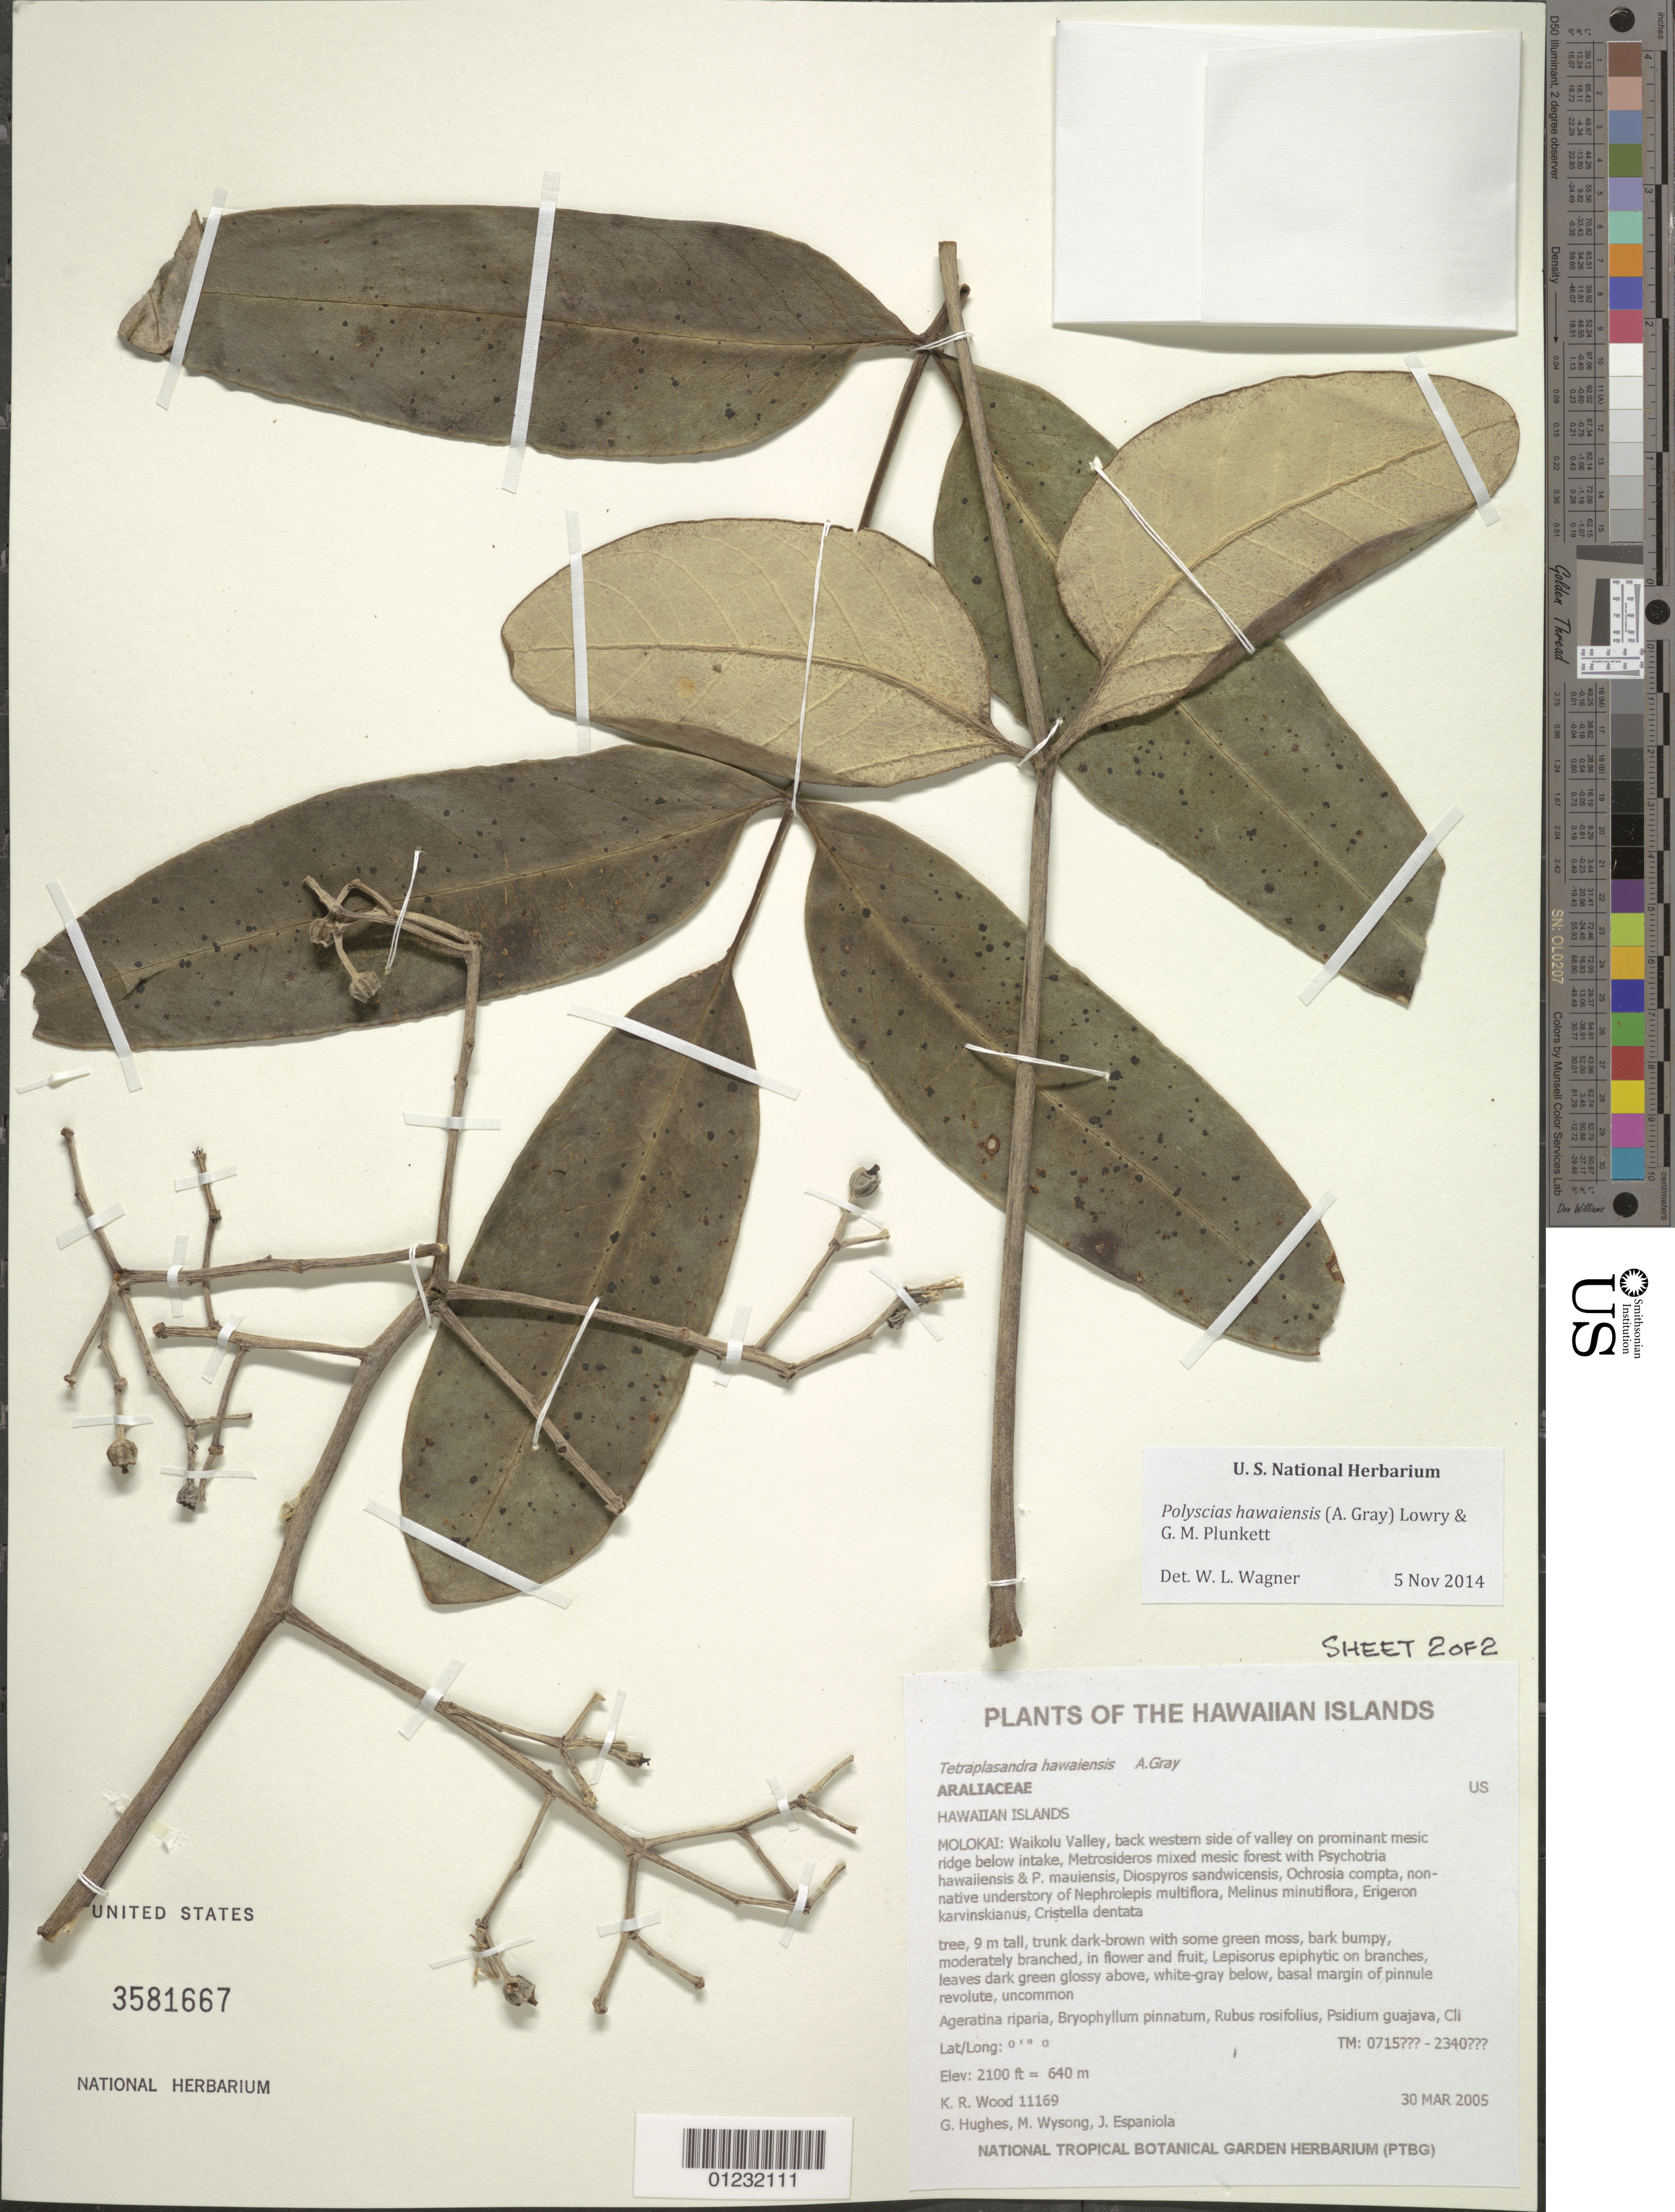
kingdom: Plantae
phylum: Tracheophyta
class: Magnoliopsida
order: Apiales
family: Araliaceae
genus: Polyscias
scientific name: Polyscias hawaiensis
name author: (A. Gray) Lowry & G. M. Plunkett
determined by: Wagner, W. L., (BOT), Smithsonian Institution - National Museum of Natural History (UNITED STATES)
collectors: K. R. Wood, G. Hughes, M. Wysong & J. Espaniola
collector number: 11169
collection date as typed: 30 Mar 2005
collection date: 2005-03-30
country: United States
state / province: Hawaii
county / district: Maui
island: Moloka'i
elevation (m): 640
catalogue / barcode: US 3581667